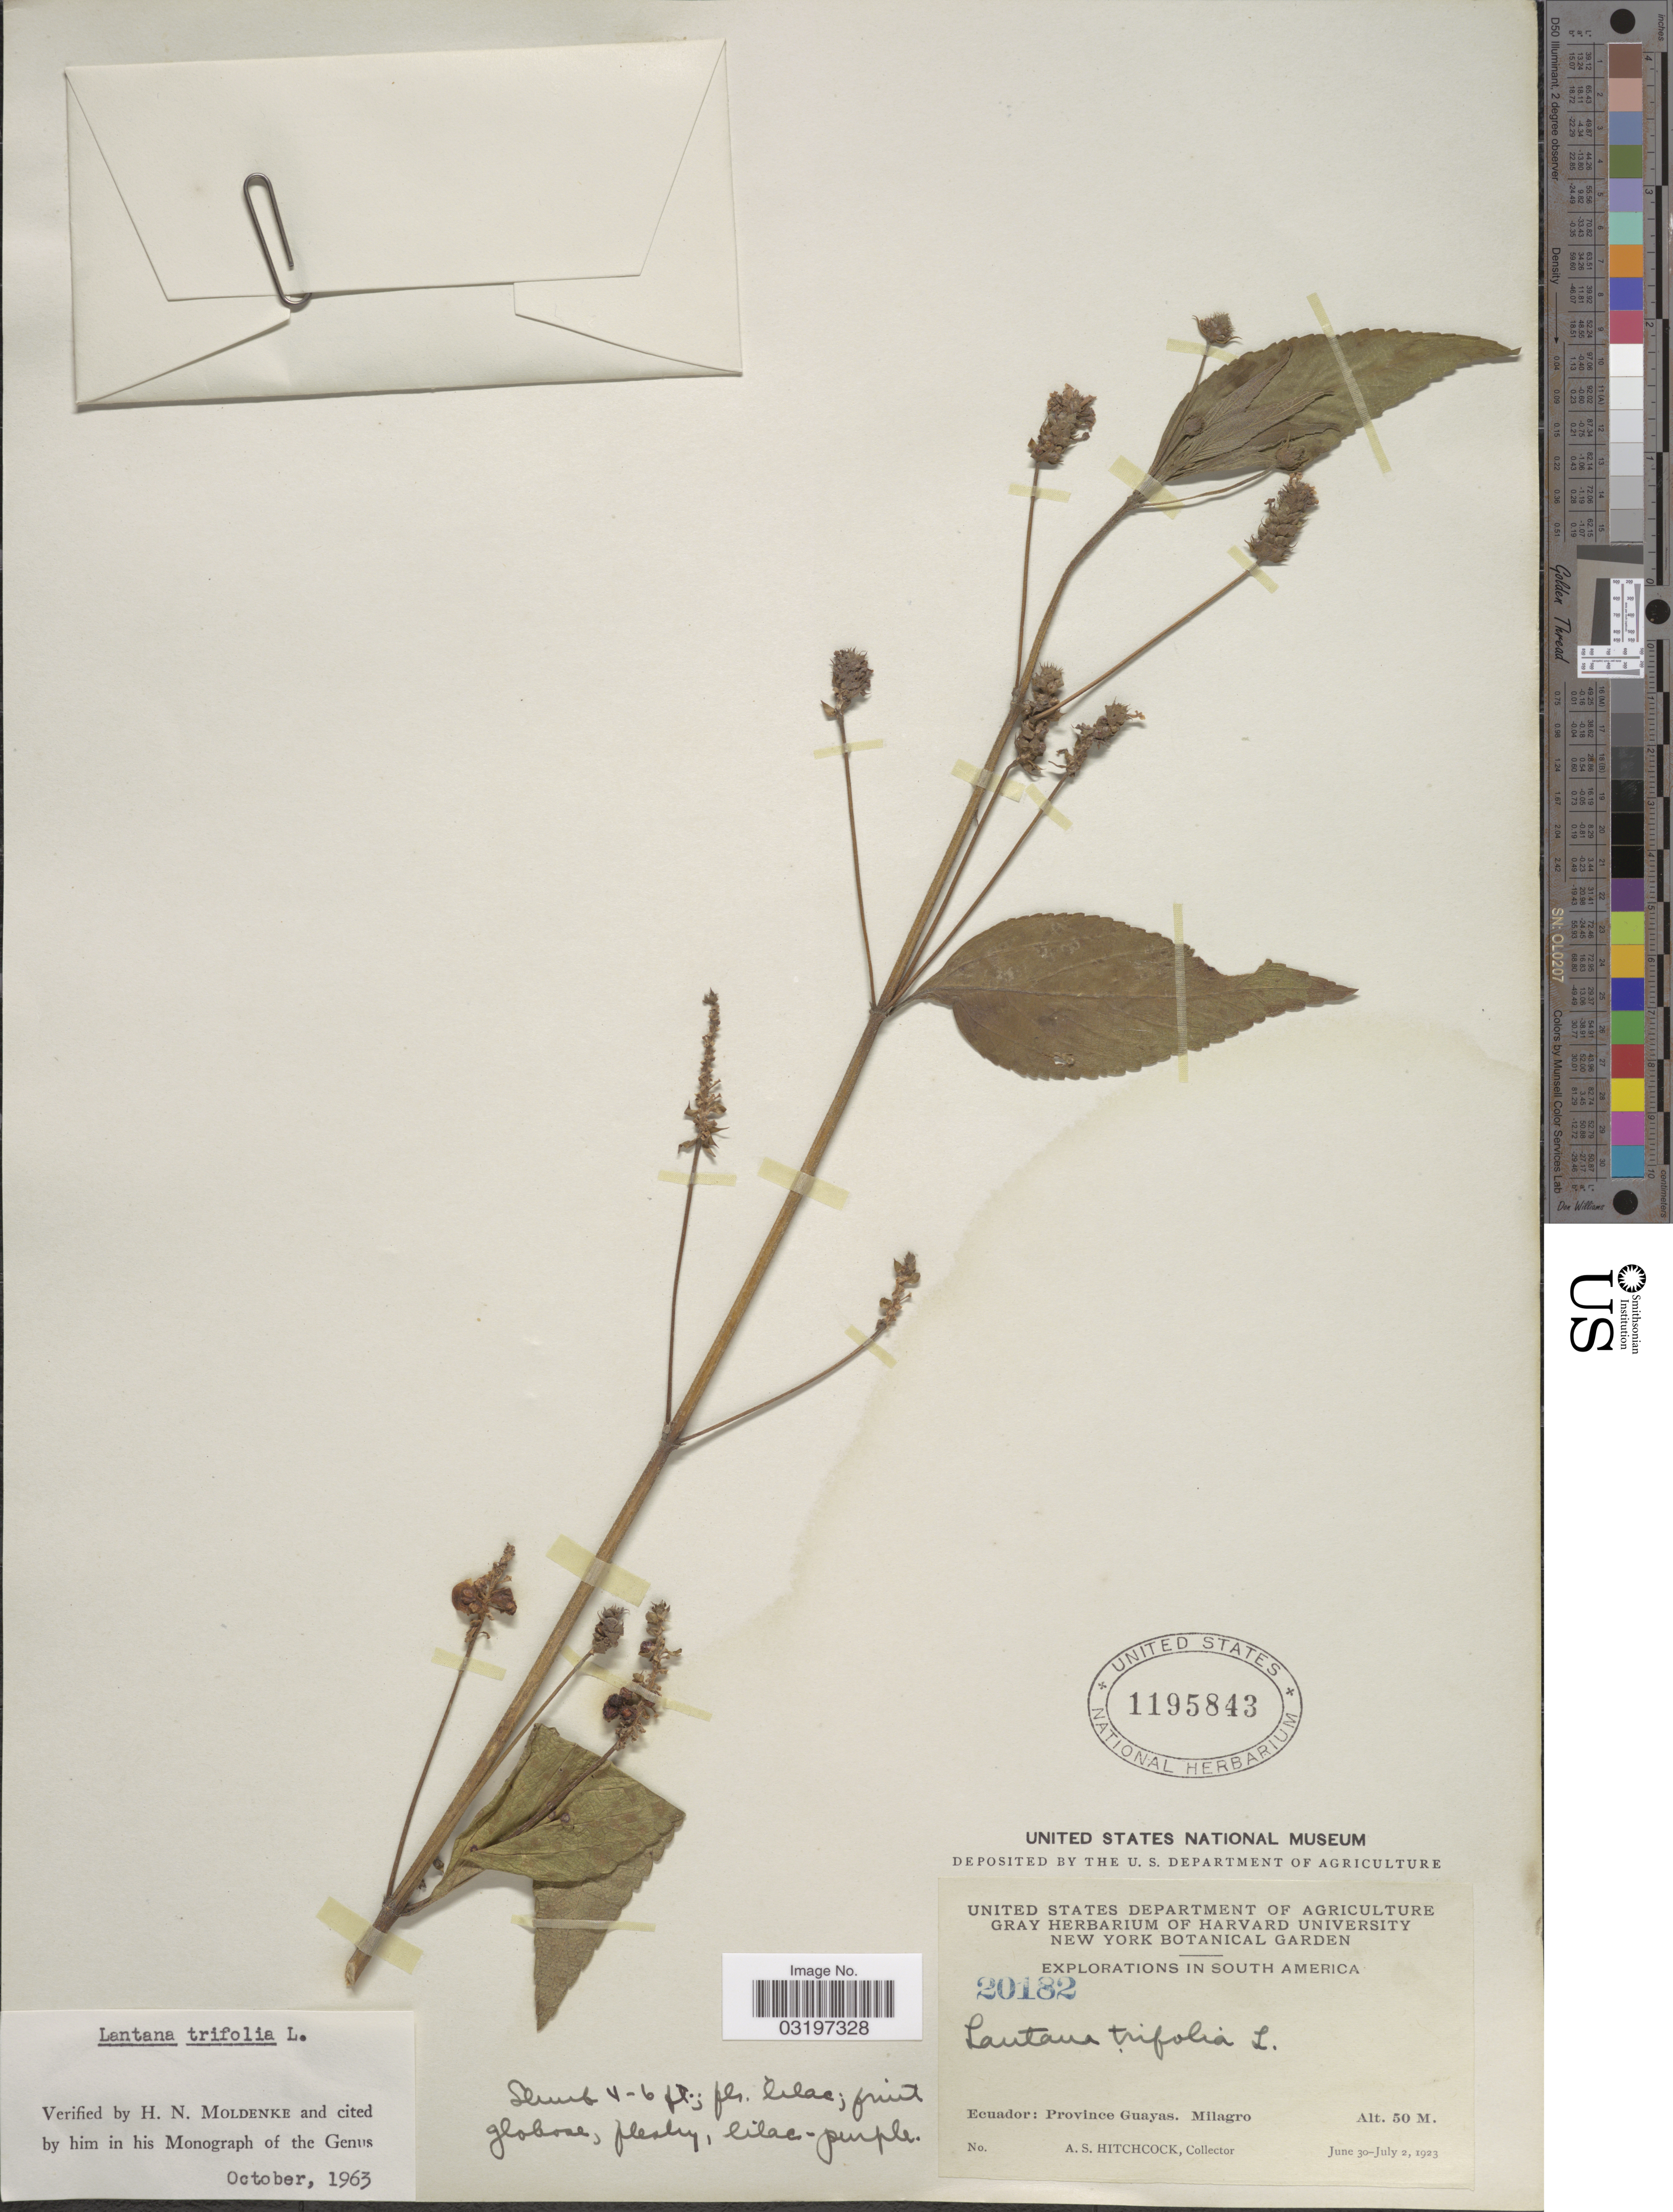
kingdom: Plantae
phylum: Tracheophyta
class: Magnoliopsida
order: Lamiales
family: Verbenaceae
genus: Lantana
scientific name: Lantana trifolia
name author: L.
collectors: A. S. Hitchcock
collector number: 20182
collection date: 1923-06-30/1923-07-02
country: Ecuador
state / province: Guayas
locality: Milagro.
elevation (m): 50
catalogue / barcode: US 1195843